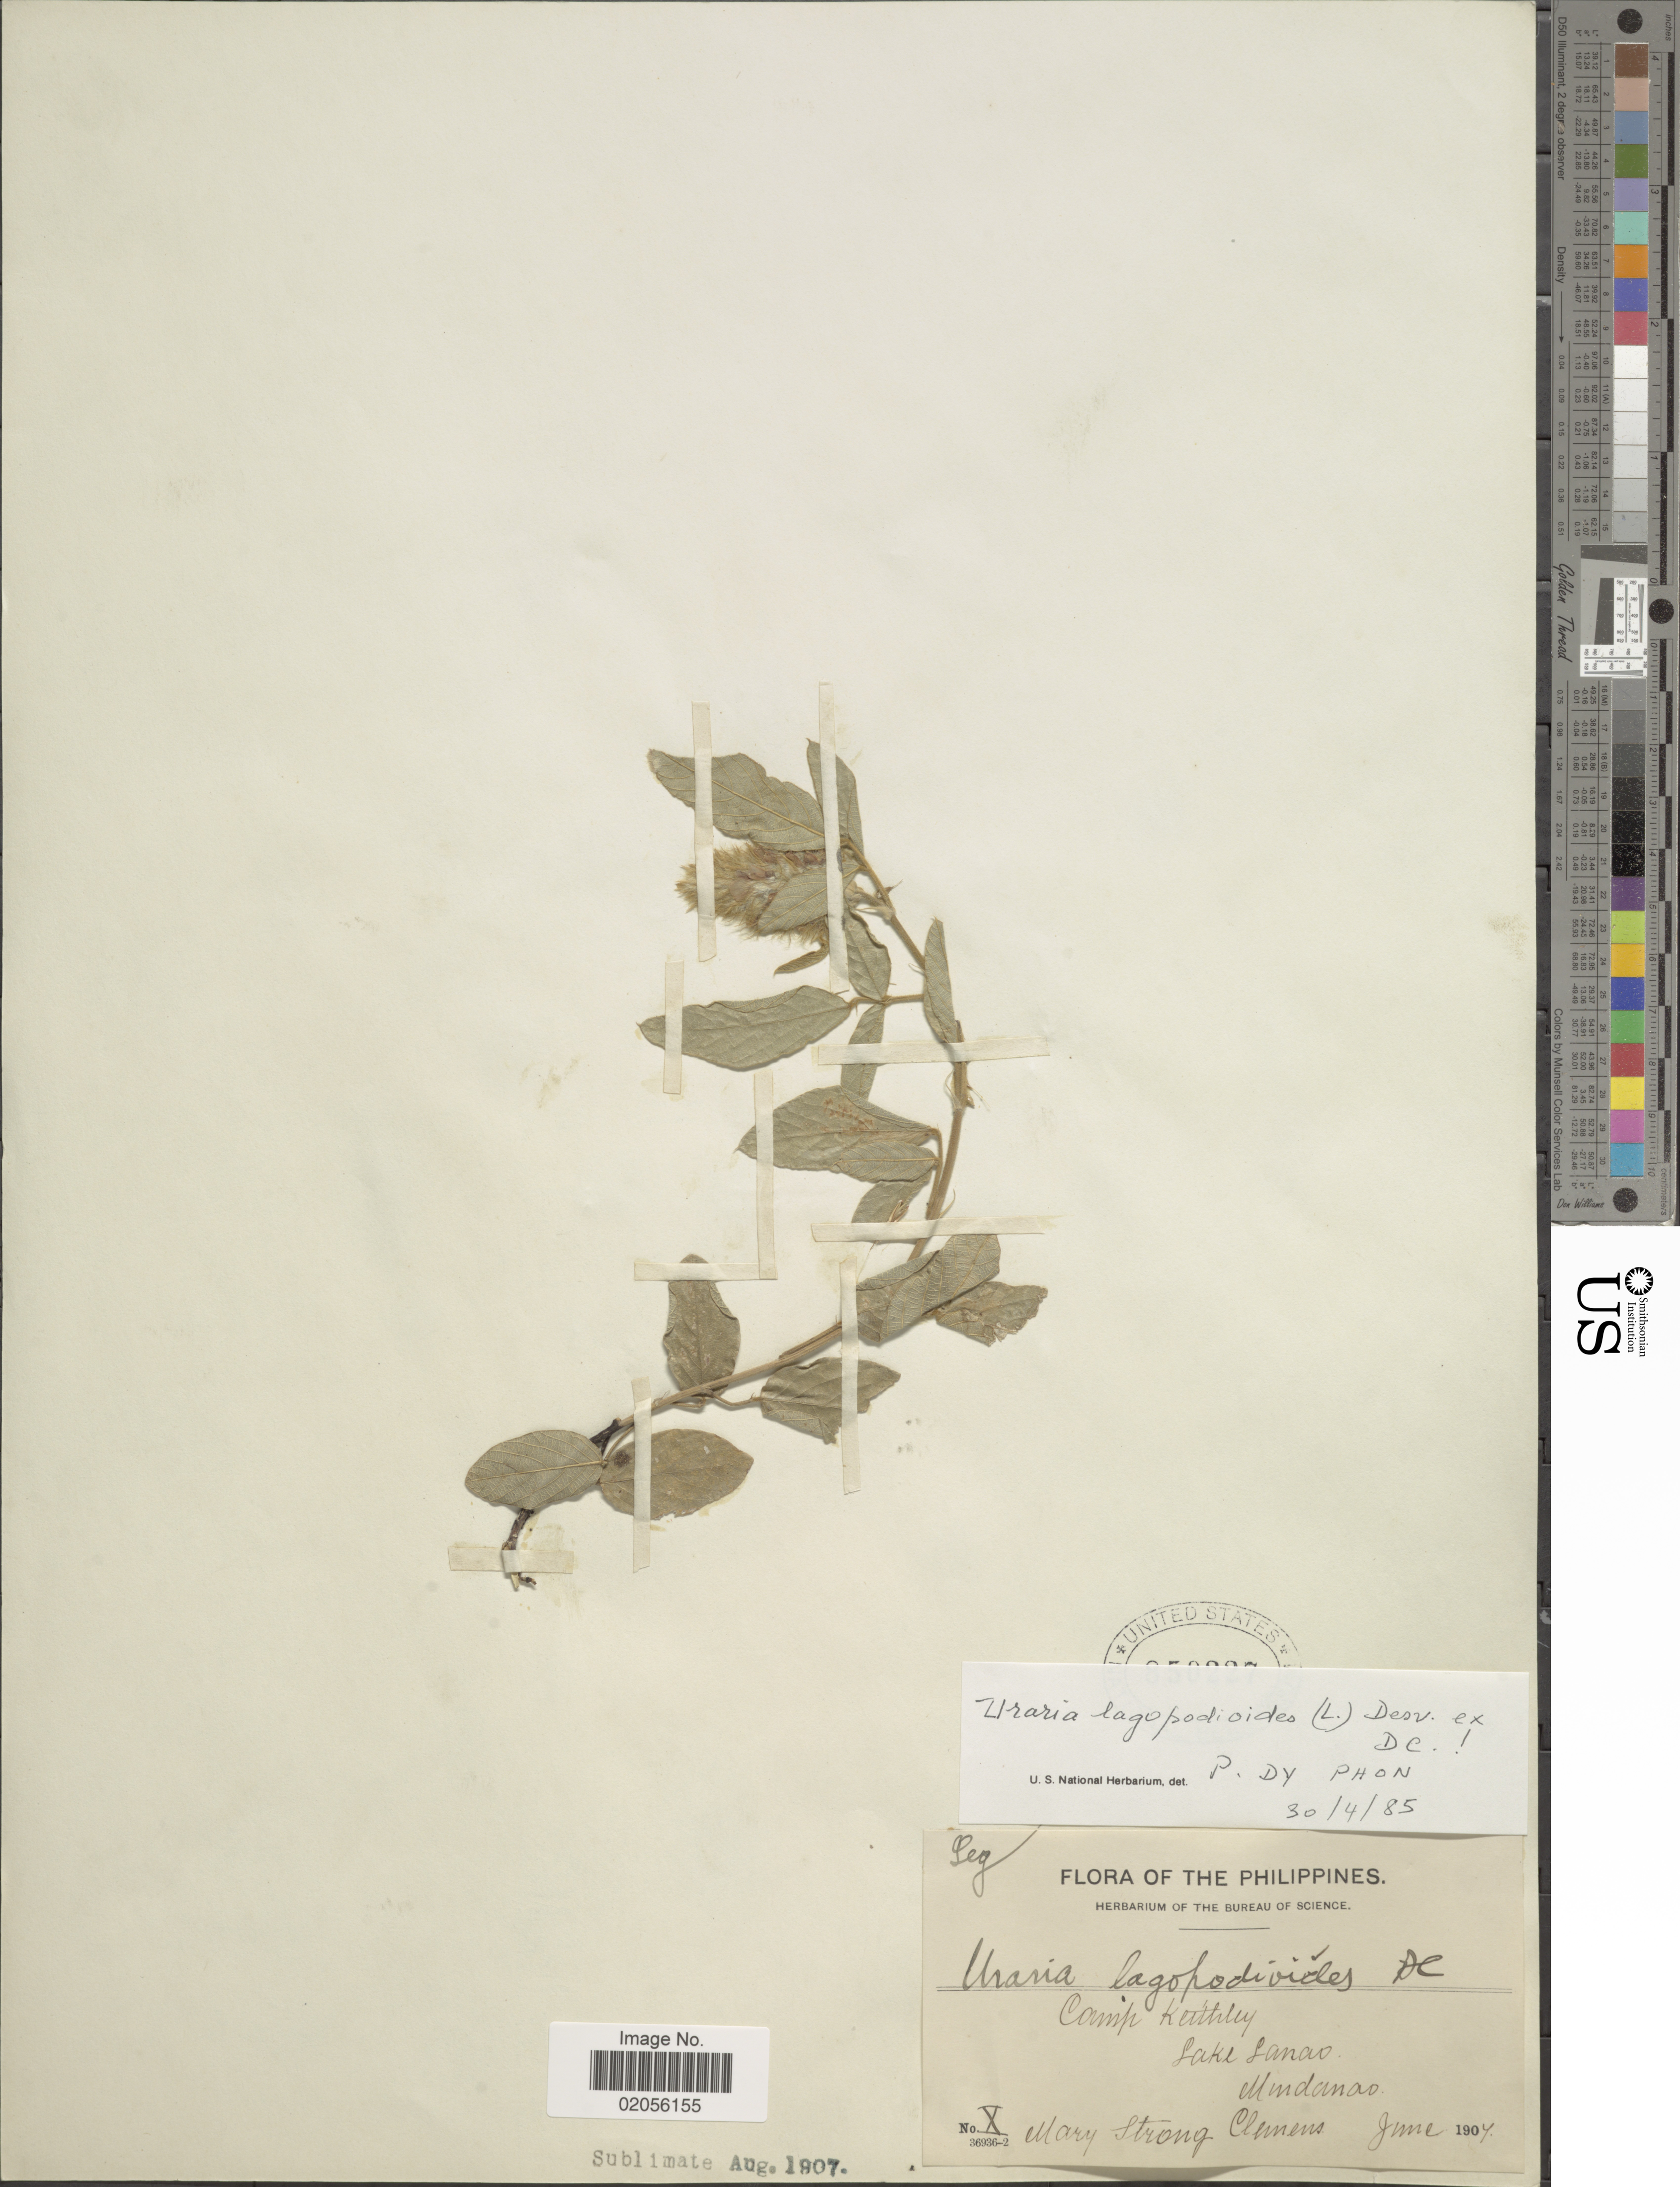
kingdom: Plantae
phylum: Tracheophyta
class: Magnoliopsida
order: Fabales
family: Fabaceae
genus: Uraria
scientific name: Uraria lagopodioides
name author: (L.) Desv. ex DC.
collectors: M. S. Clemens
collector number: X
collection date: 1907-06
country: Philippines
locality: Camp Keithley. Lake Lanao. Mindanao